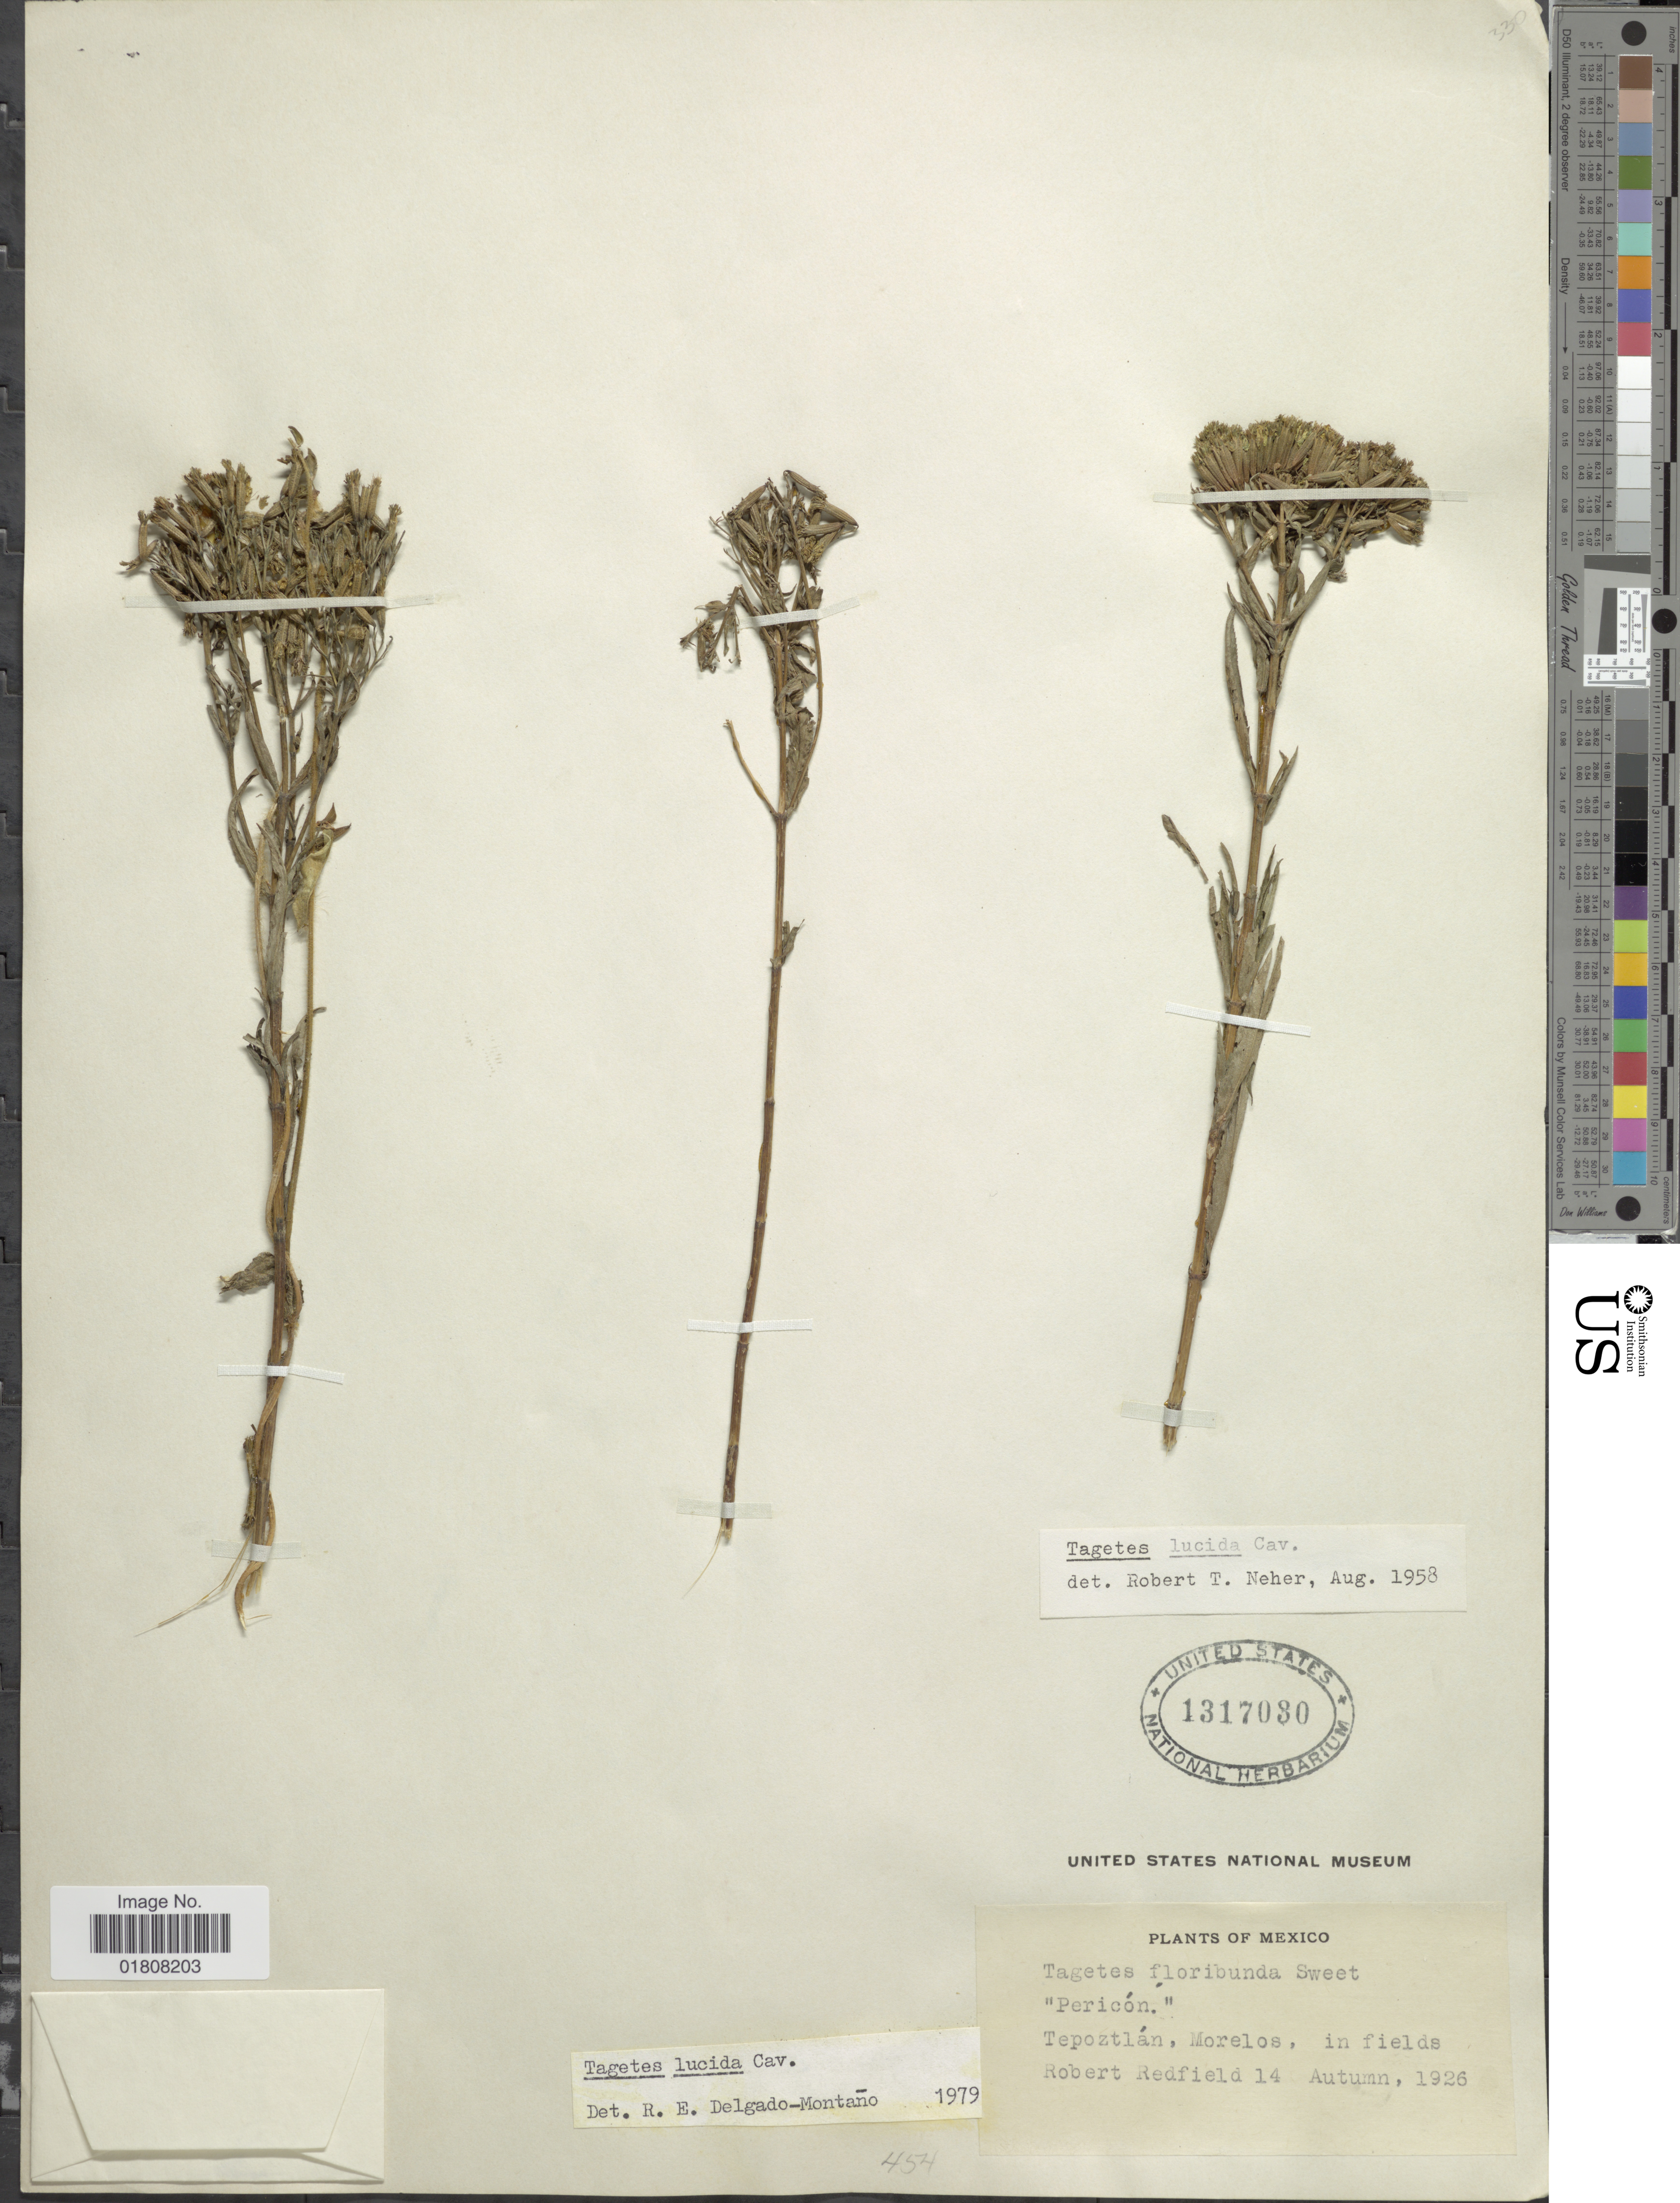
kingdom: Plantae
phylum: Tracheophyta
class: Magnoliopsida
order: Asterales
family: Asteraceae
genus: Tagetes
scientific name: Tagetes lucida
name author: Cav.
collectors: R. Redfield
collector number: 14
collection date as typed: autumn 1926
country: Mexico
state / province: Morelos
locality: Tepoztlan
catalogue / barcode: US 1317030